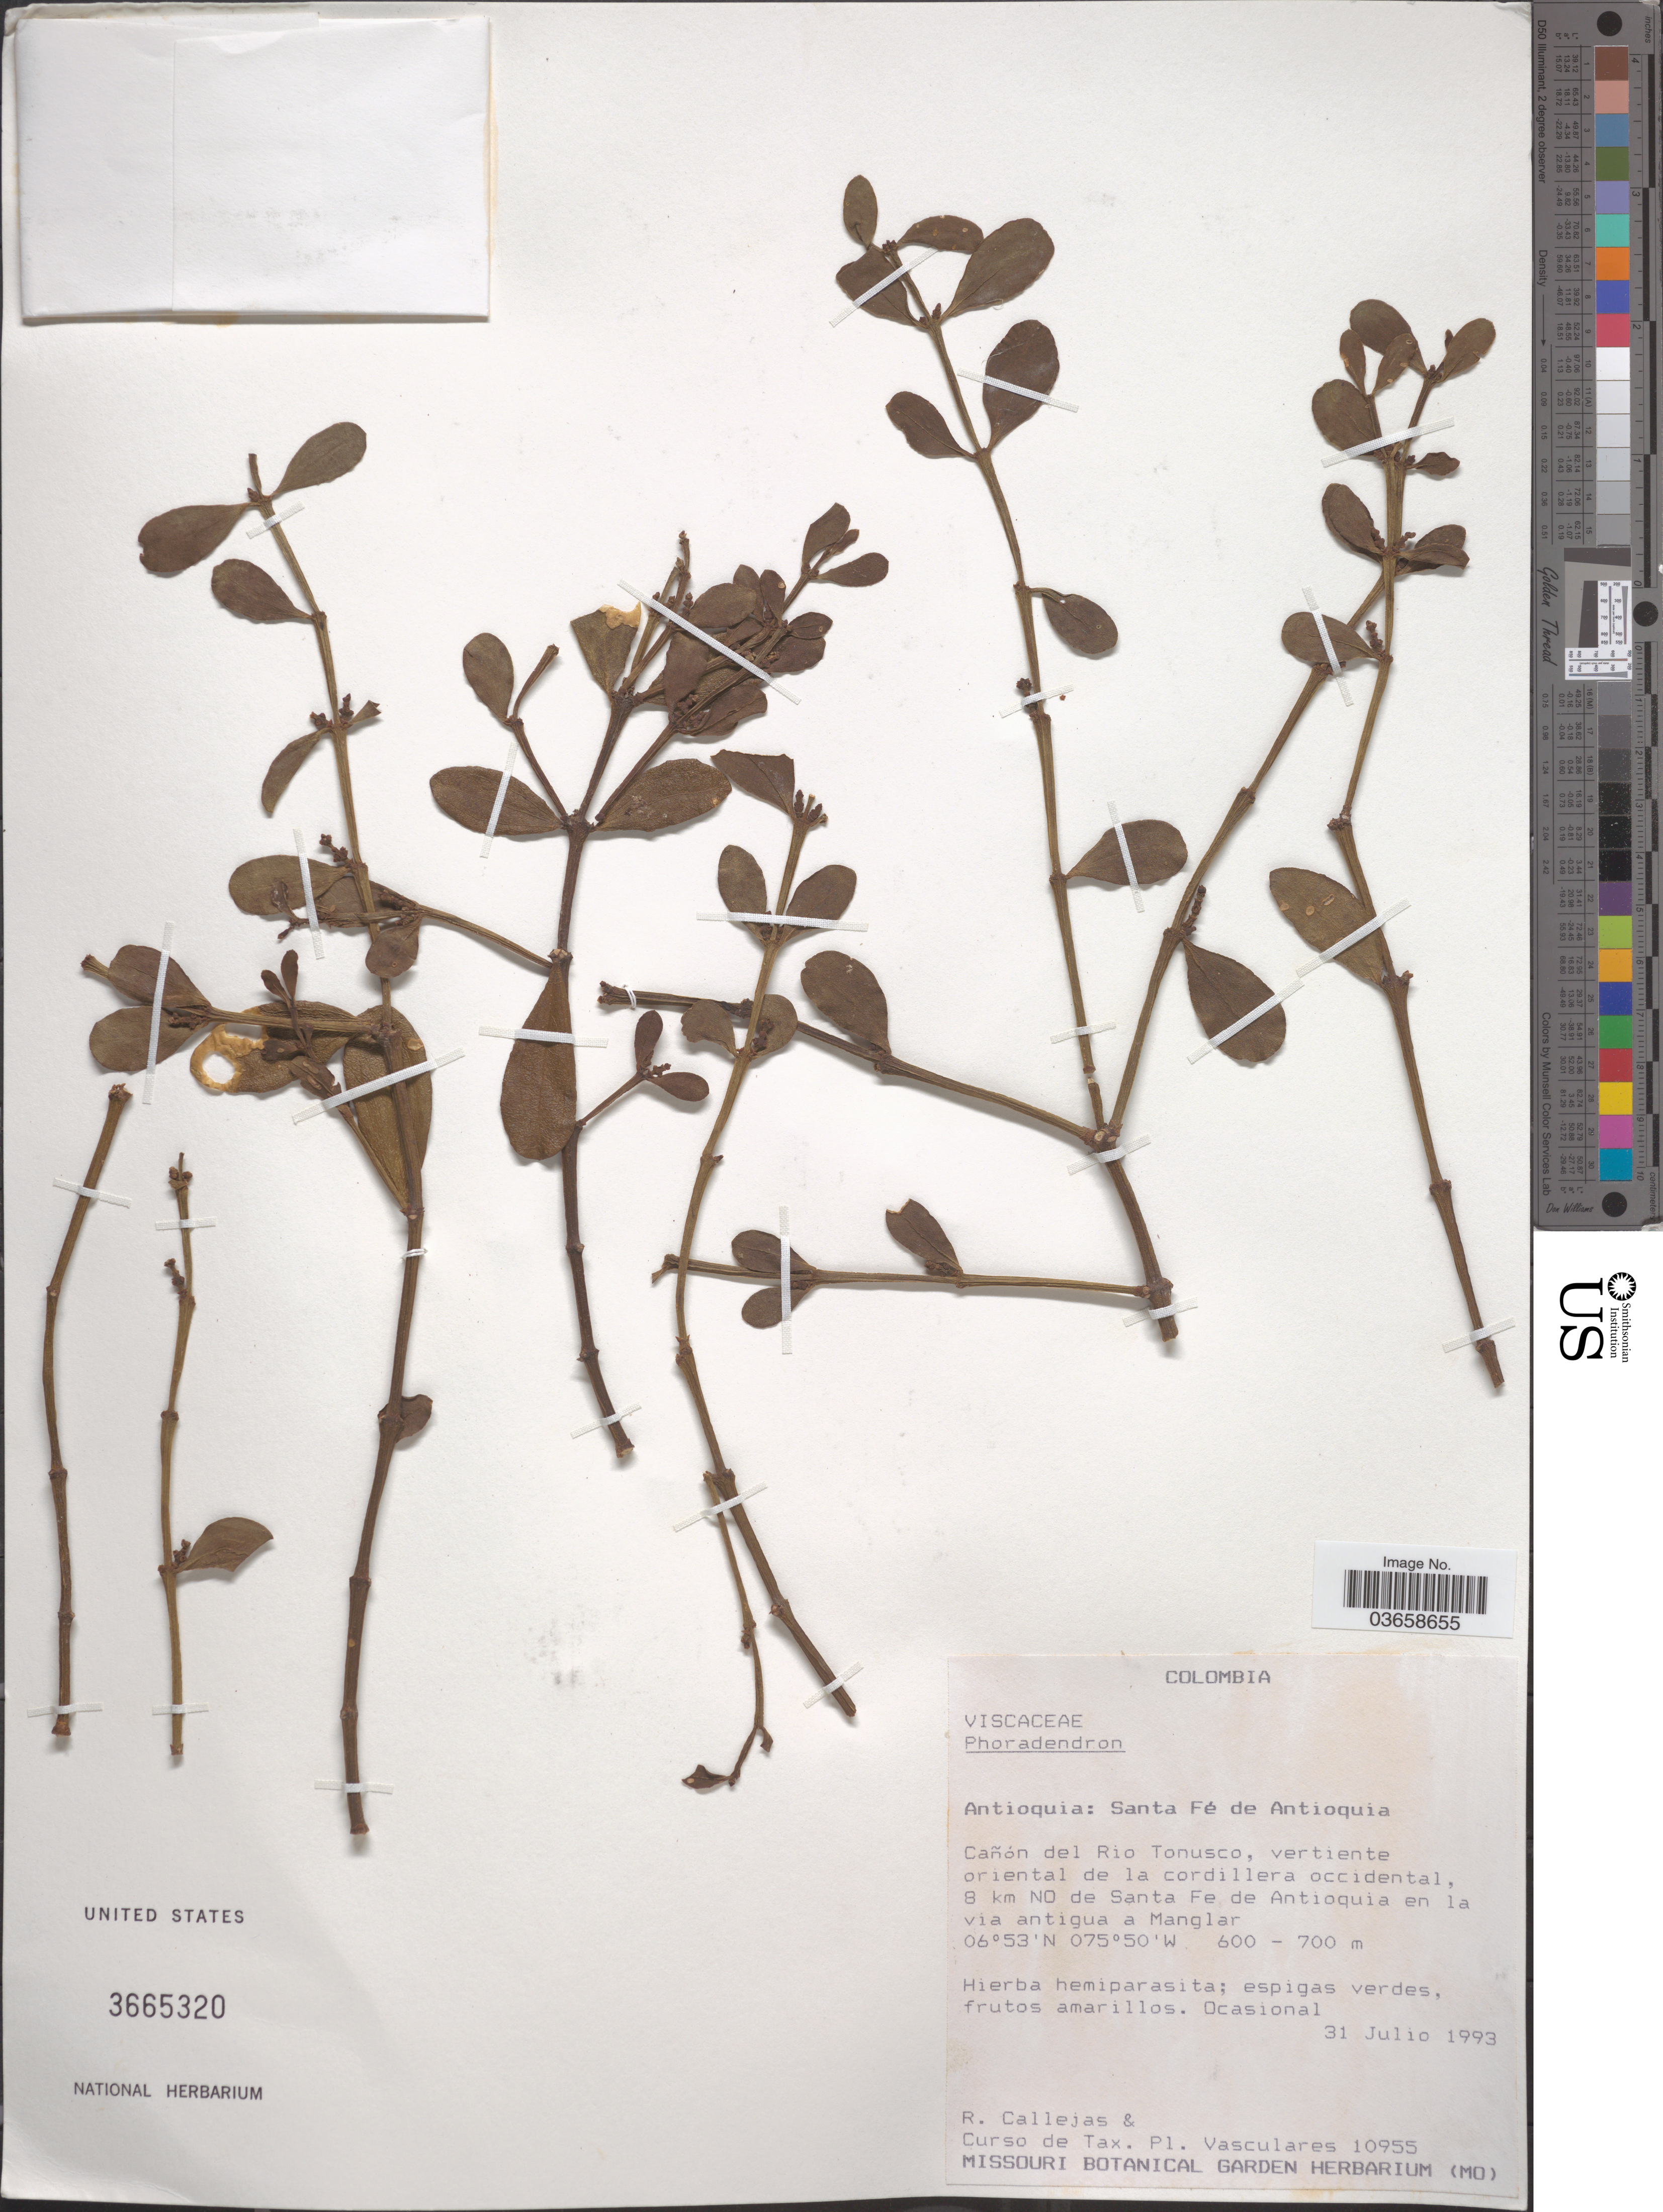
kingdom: Plantae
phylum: Tracheophyta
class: Magnoliopsida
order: Santalales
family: Viscaceae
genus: Phoradendron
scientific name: Phoradendron sp.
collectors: R. Callejas & Curso de Tax. Pl. Vasculares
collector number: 10955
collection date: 1993-07-31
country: Colombia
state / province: Antioquia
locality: Santa Fé de Antioquia. Cañon del Rio Tonusco, vertiente oriental de la cordillera occidental, 8 km NO de Santa Fe de Antioquia en la via antigua a Manglar.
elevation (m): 600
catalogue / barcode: US 3665320